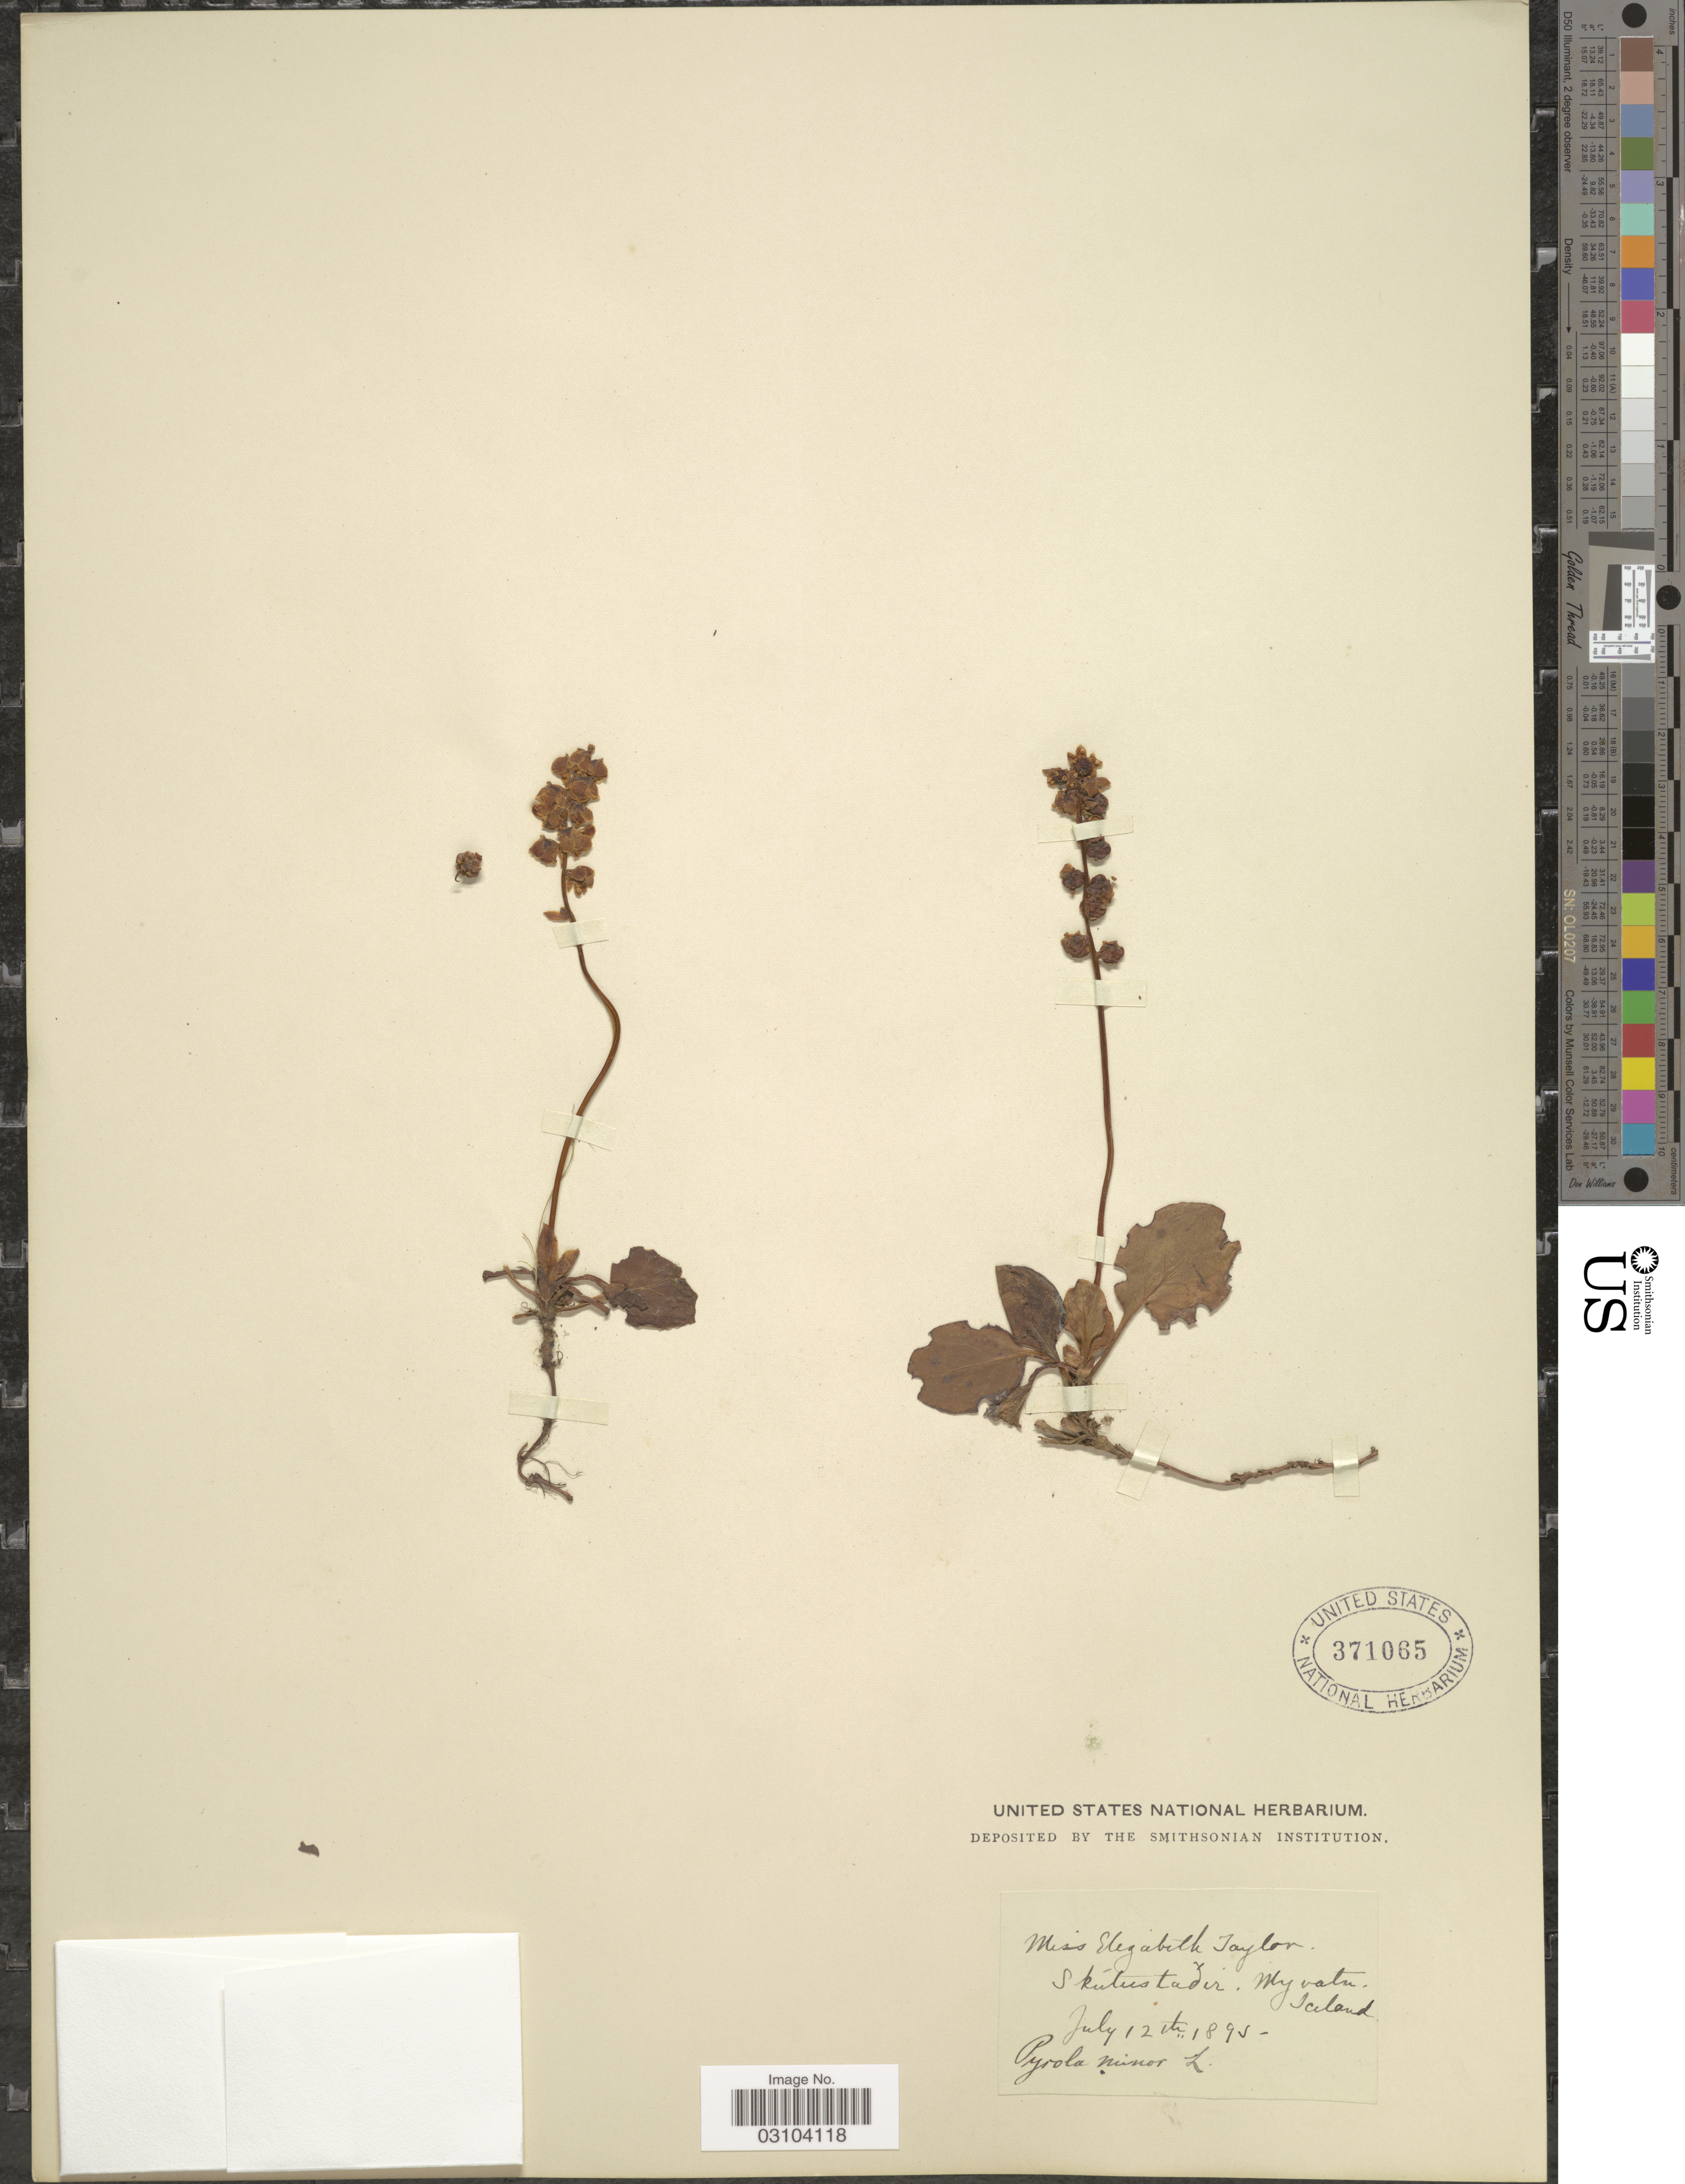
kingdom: Plantae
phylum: Tracheophyta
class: Magnoliopsida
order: Ericales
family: Ericaceae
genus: Pyrola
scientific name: Pyrola minor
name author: L.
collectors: E. L. Taylor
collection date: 1895-07-12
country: Iceland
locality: Skulustader. Myvatn.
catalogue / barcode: US 371065